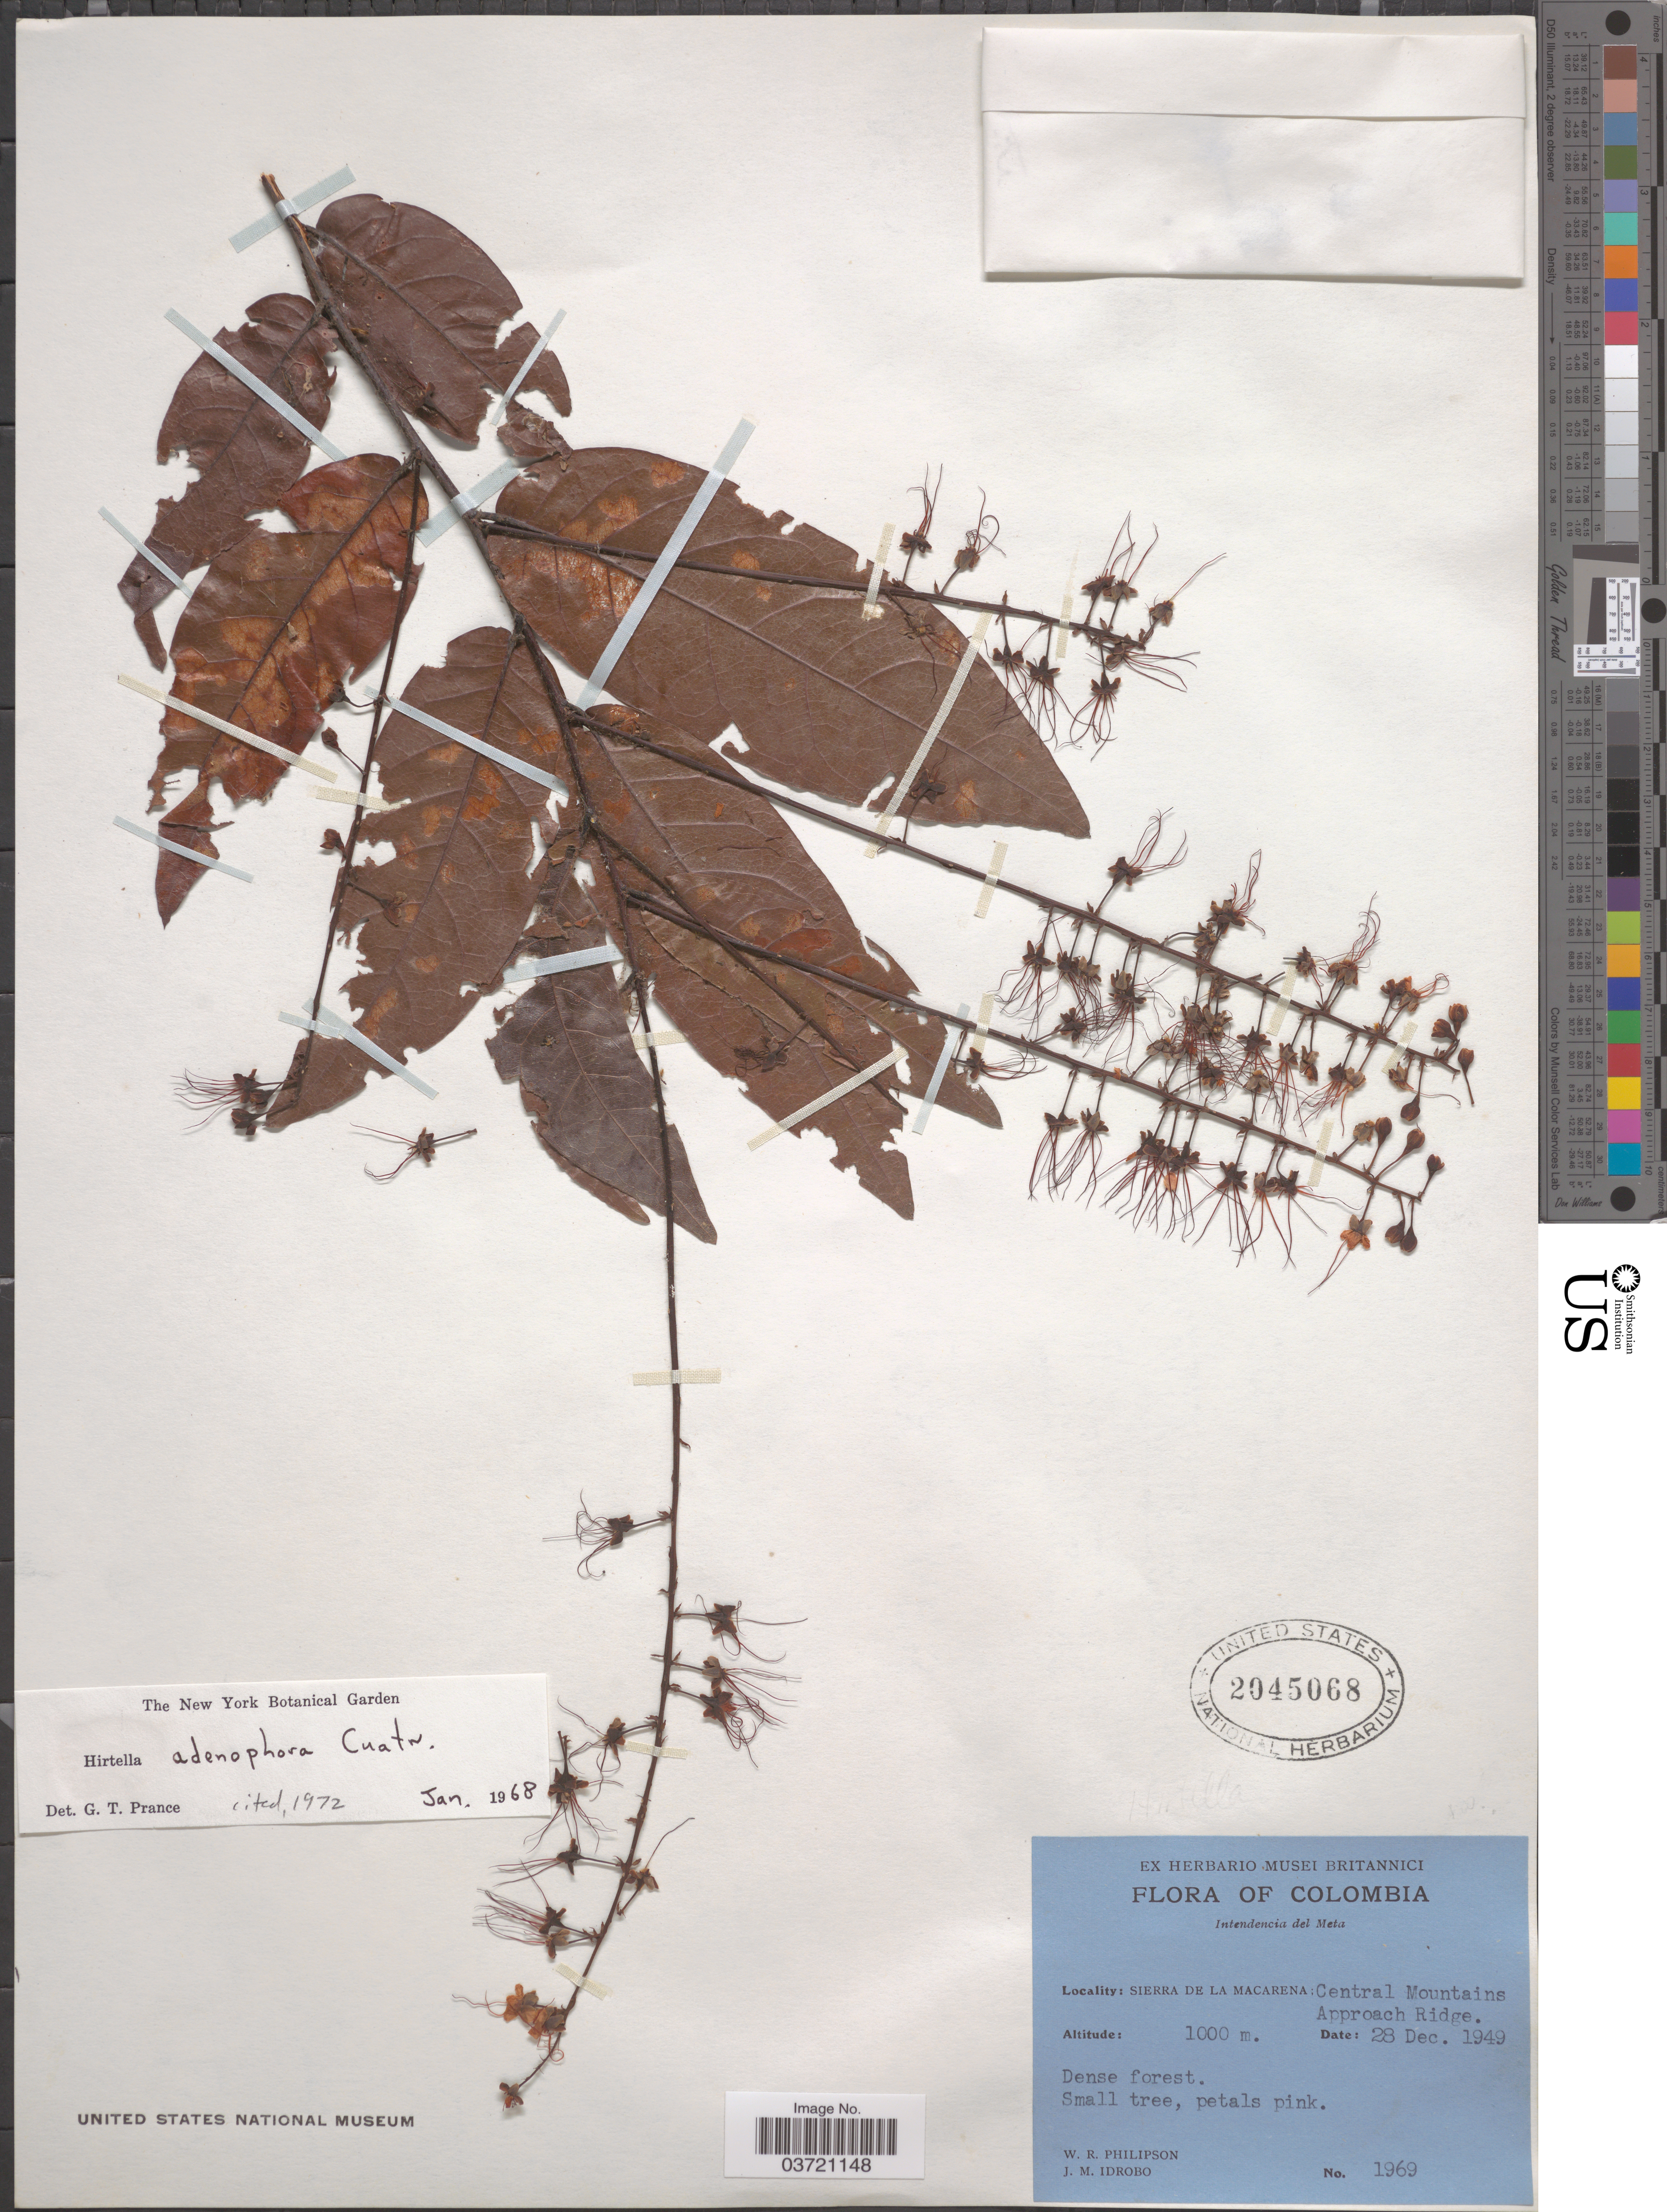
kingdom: Plantae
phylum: Tracheophyta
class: Magnoliopsida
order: Malpighiales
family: Chrysobalanaceae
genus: Hirtella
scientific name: Hirtella adenophora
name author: Cuatrec.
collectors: W. R. Philipson & J. M. Idrobo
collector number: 1969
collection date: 1949-12-28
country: Colombia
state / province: Meta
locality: Intendencia del Meta. Sierra de La Macarena; Central Mountains. Approach Ridge.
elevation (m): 1000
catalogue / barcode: US 2045068